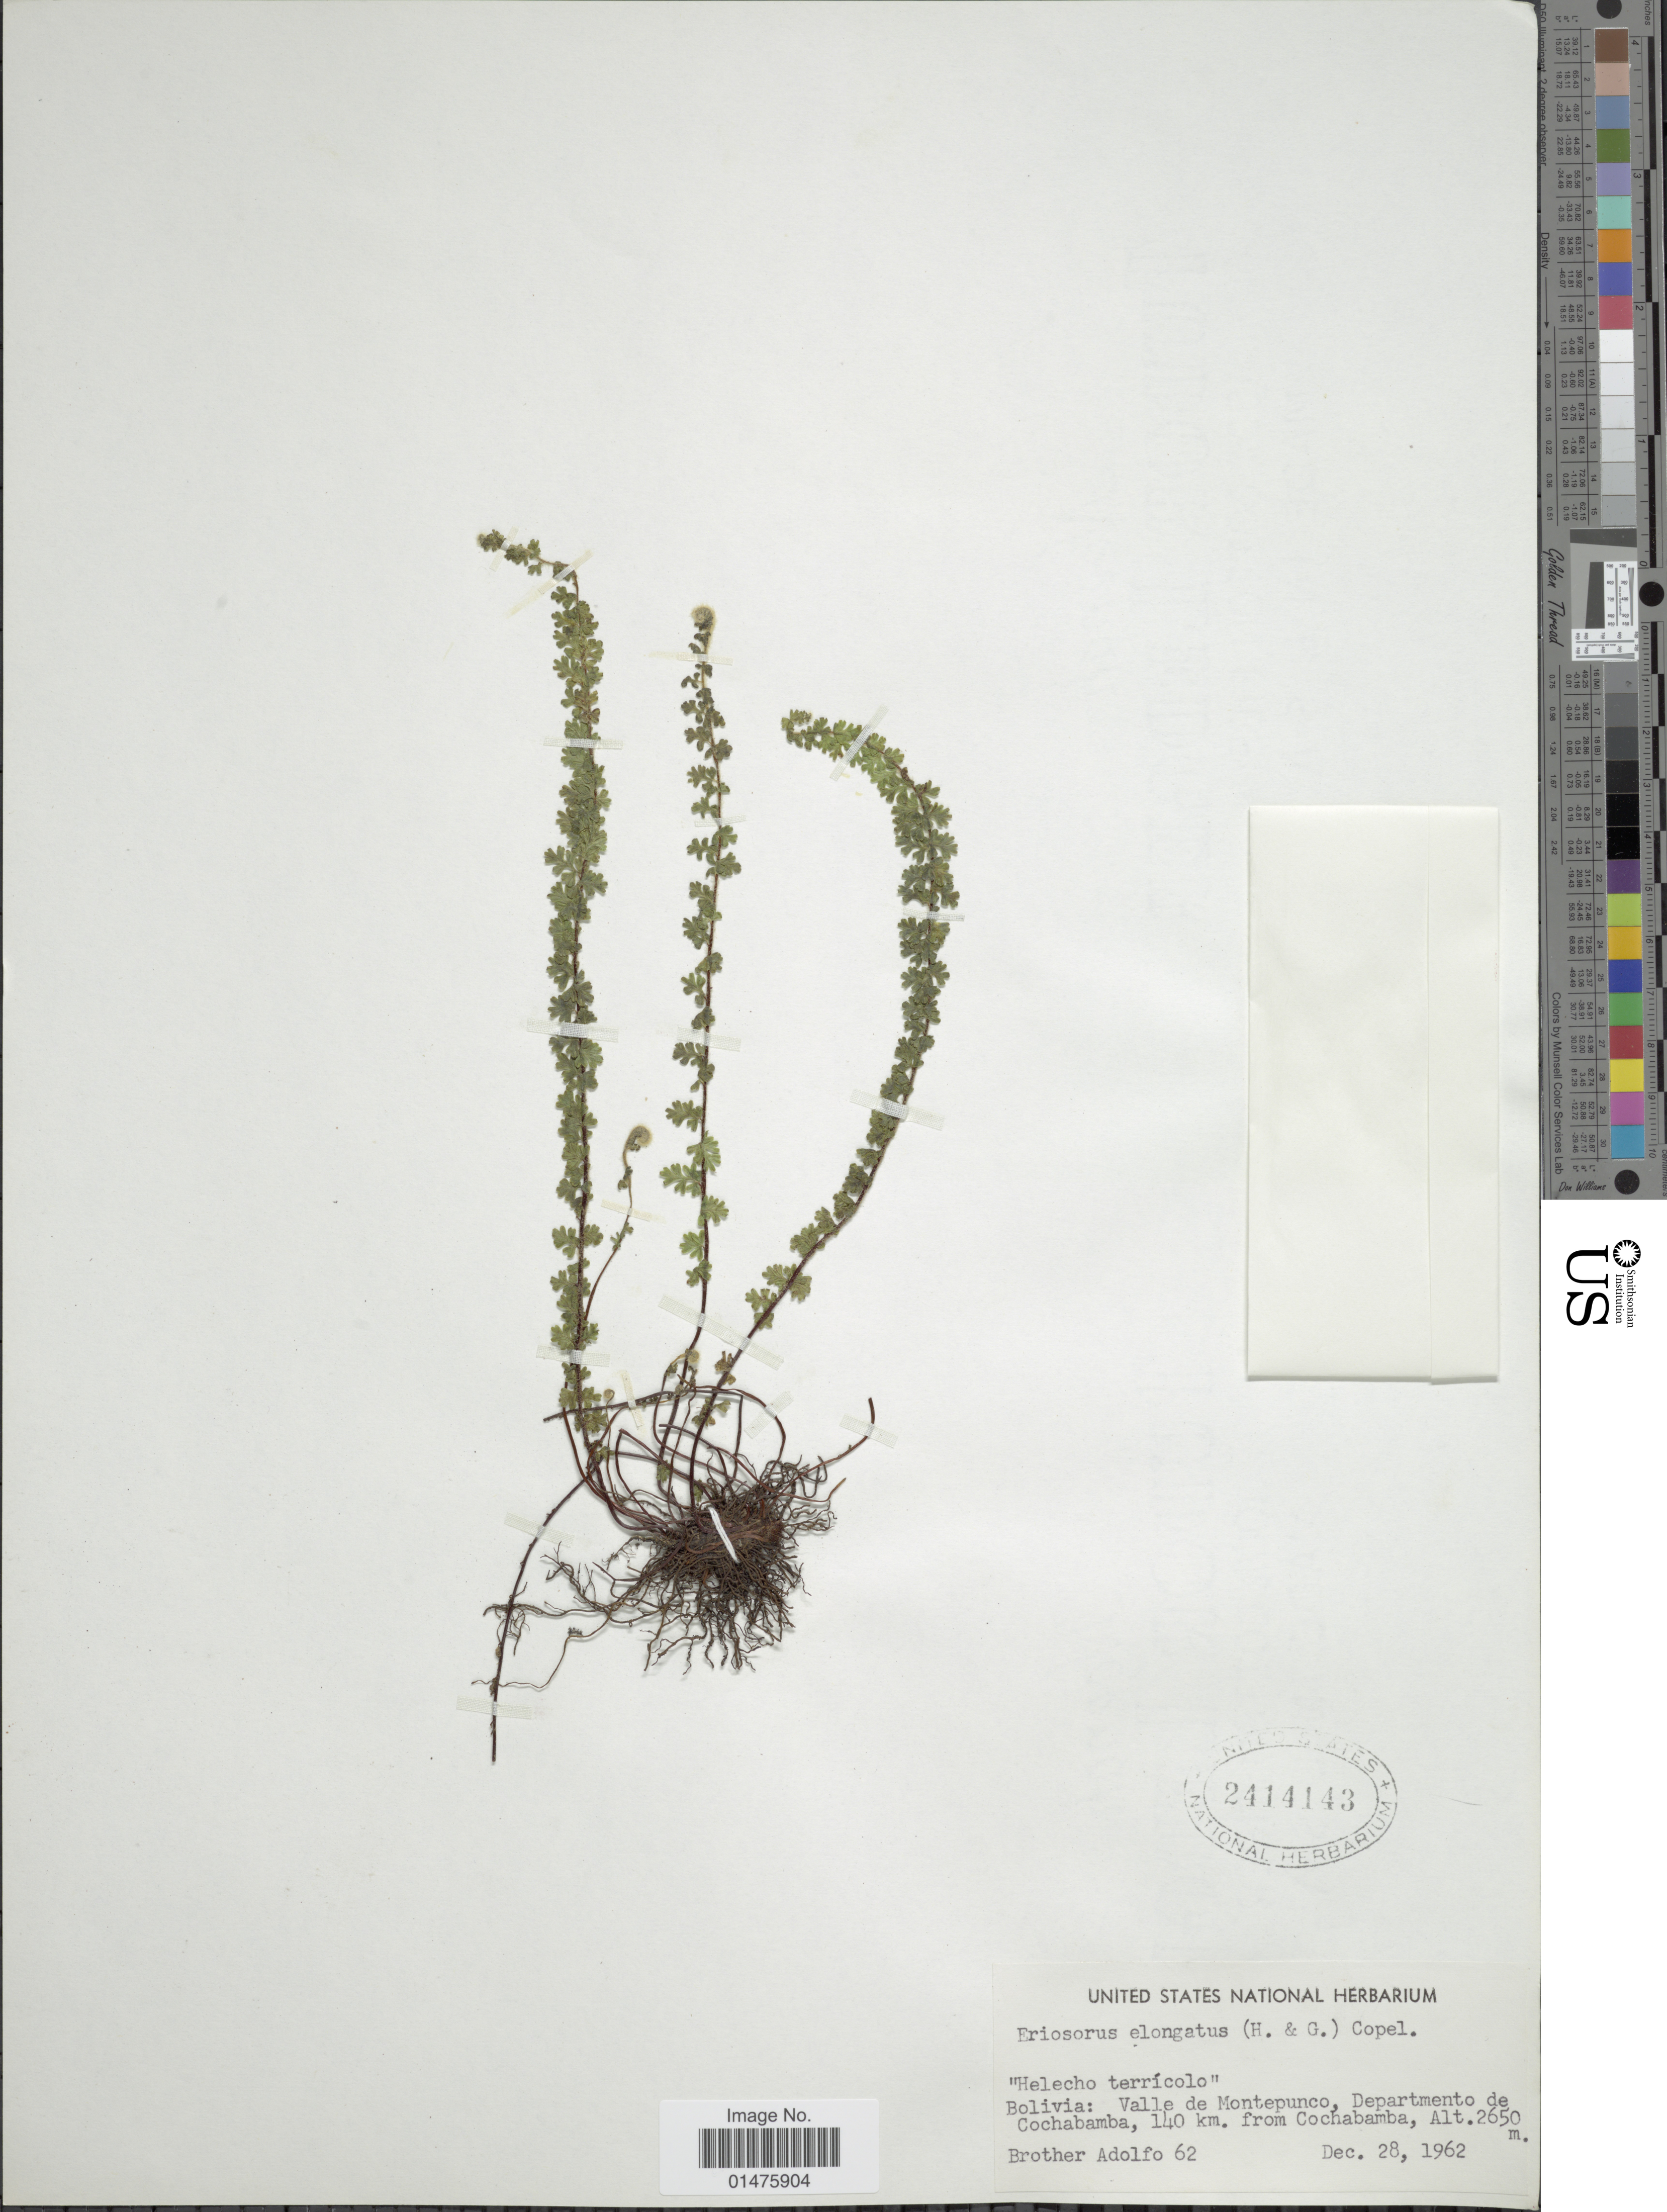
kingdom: Plantae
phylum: Tracheophyta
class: Polypodiopsida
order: Polypodiales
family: Pteridaceae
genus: Jamesonia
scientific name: Jamesonia cheilanthoides x J. jamesonia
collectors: Bro. Adolfo M.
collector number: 62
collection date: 1962-12-28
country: Bolivia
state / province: Cochabamba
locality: Valle de Montepunco, departamento de Cochabamba, 140 km. from Cochabamba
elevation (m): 2650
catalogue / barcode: US 2414143